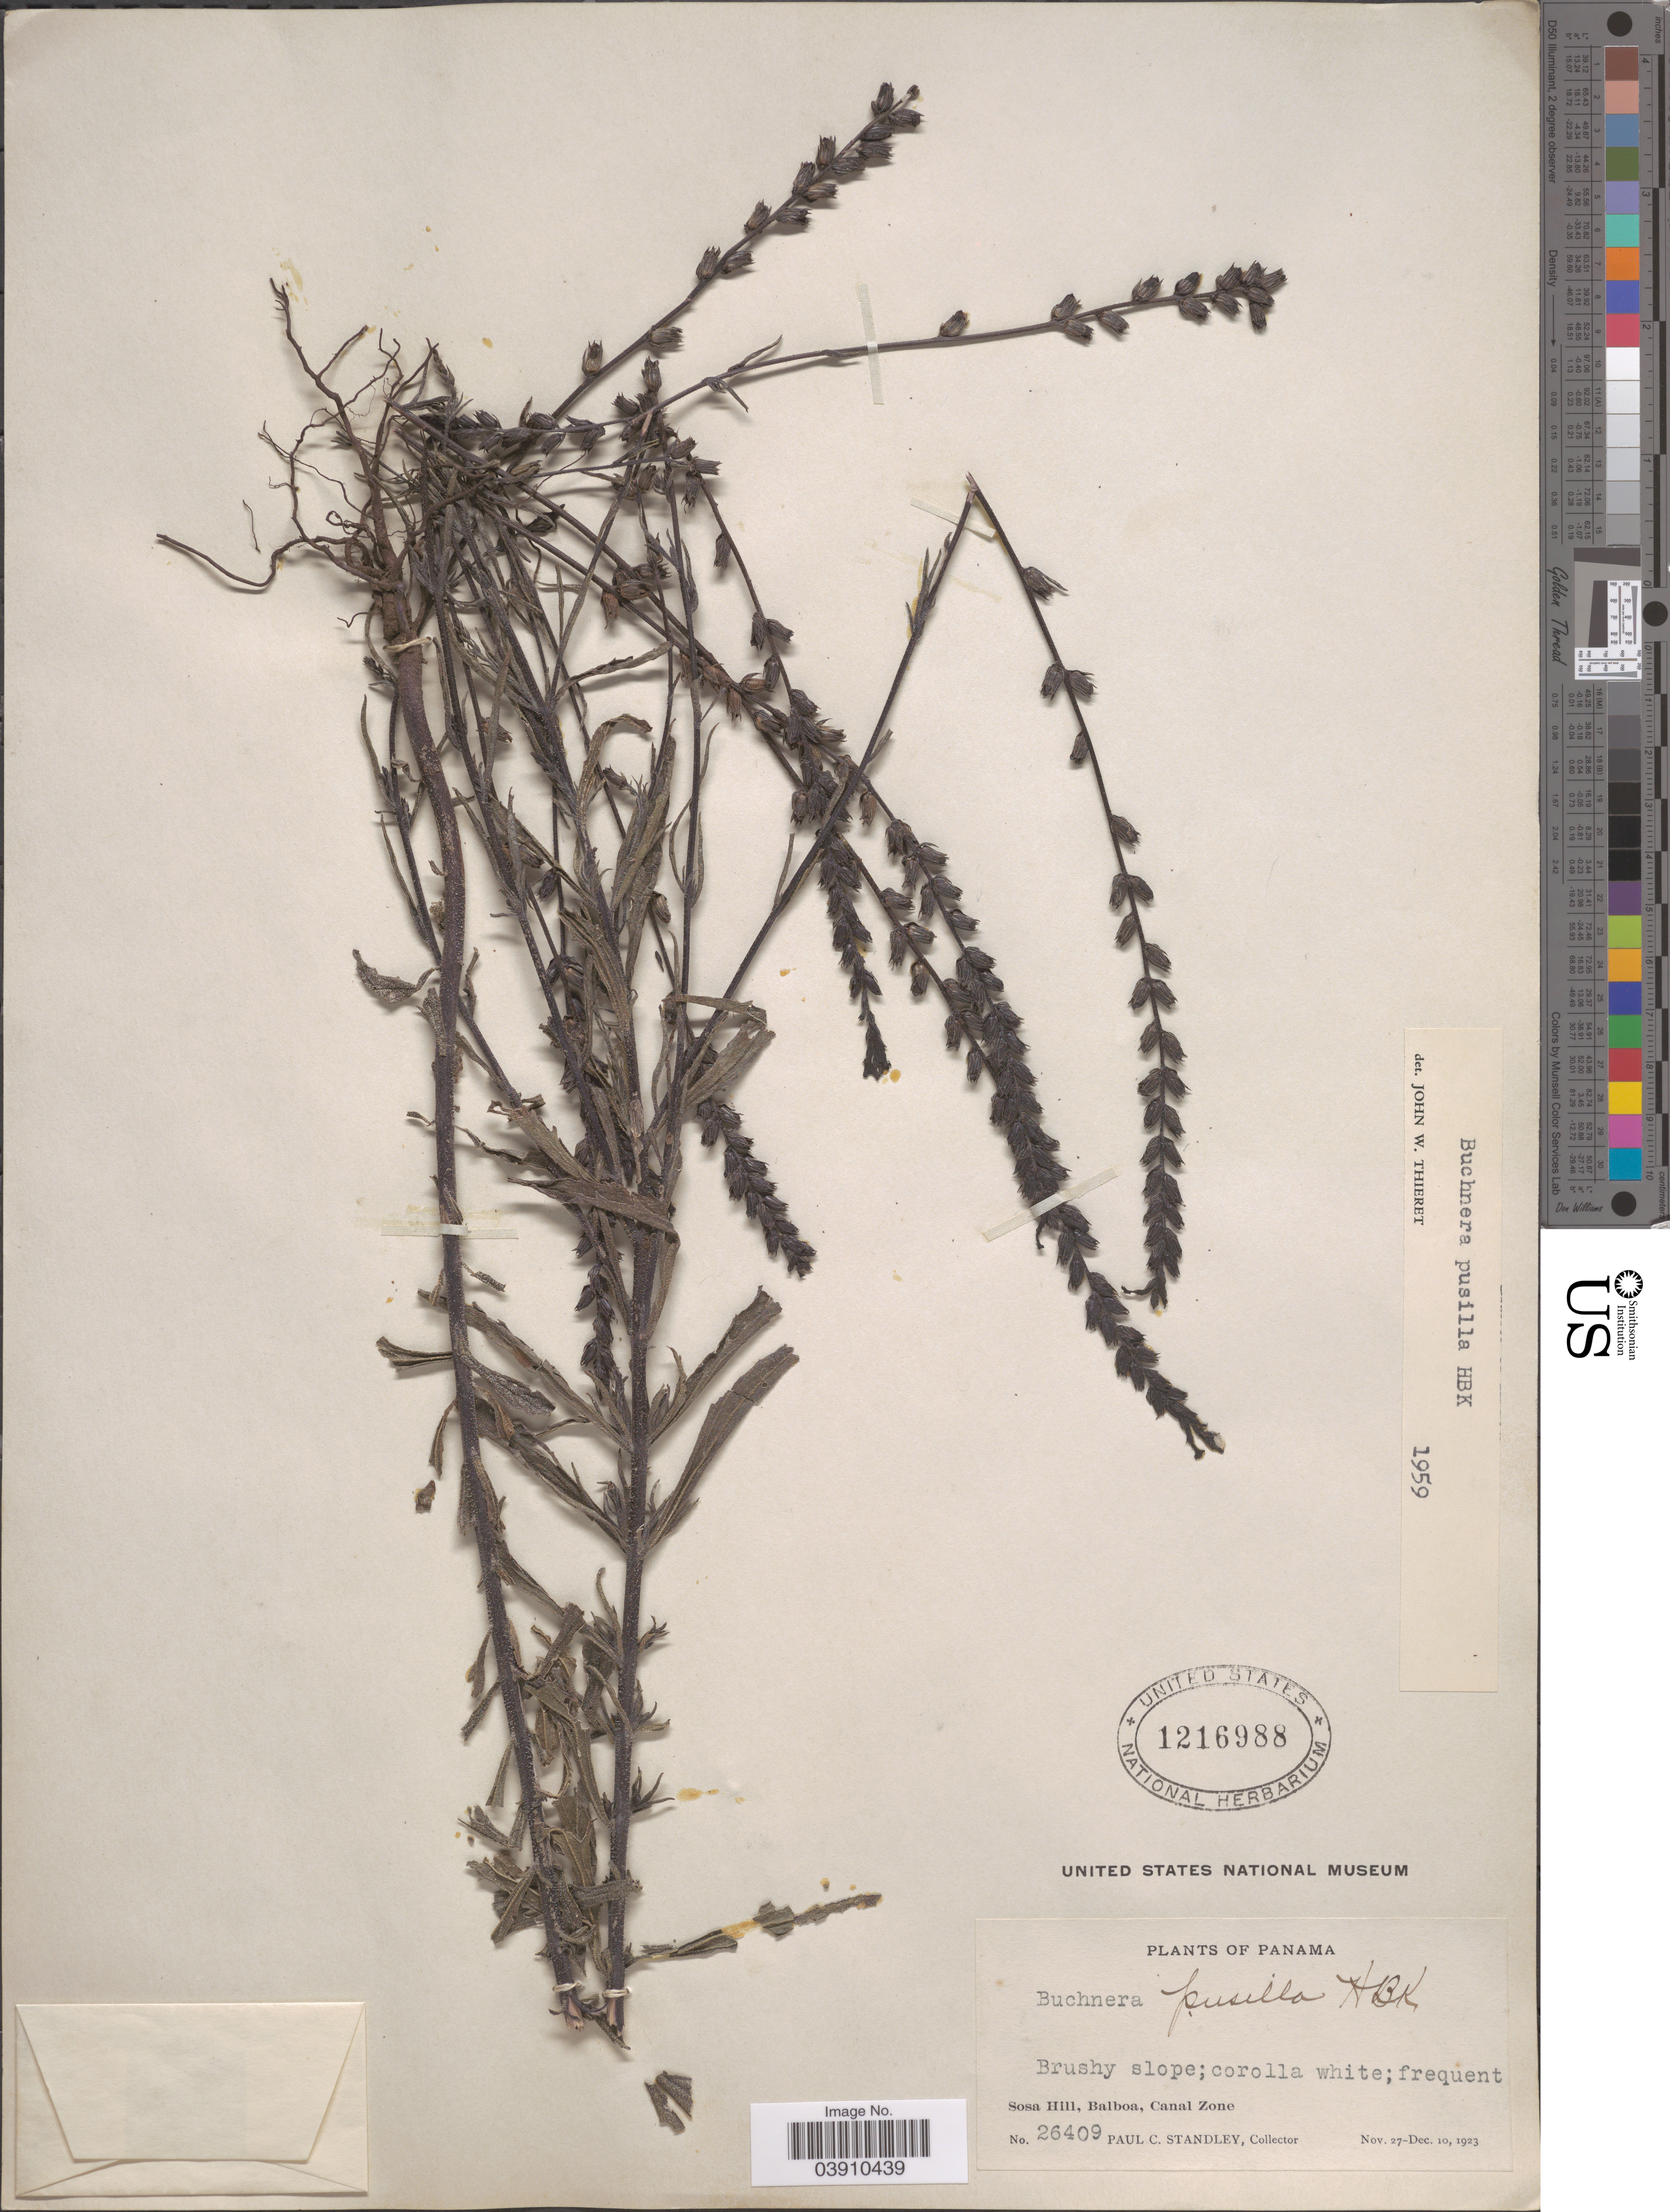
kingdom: Plantae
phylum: Tracheophyta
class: Magnoliopsida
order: Lamiales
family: Orobanchaceae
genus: Buchnera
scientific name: Buchnera pusilla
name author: Kunth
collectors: P. C. Standley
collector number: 26409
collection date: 1923-11-27/1923-12-10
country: Panama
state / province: Colón / Panamá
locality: Sosa Hill, Balboa, Canal Zone.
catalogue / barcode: US 1216988